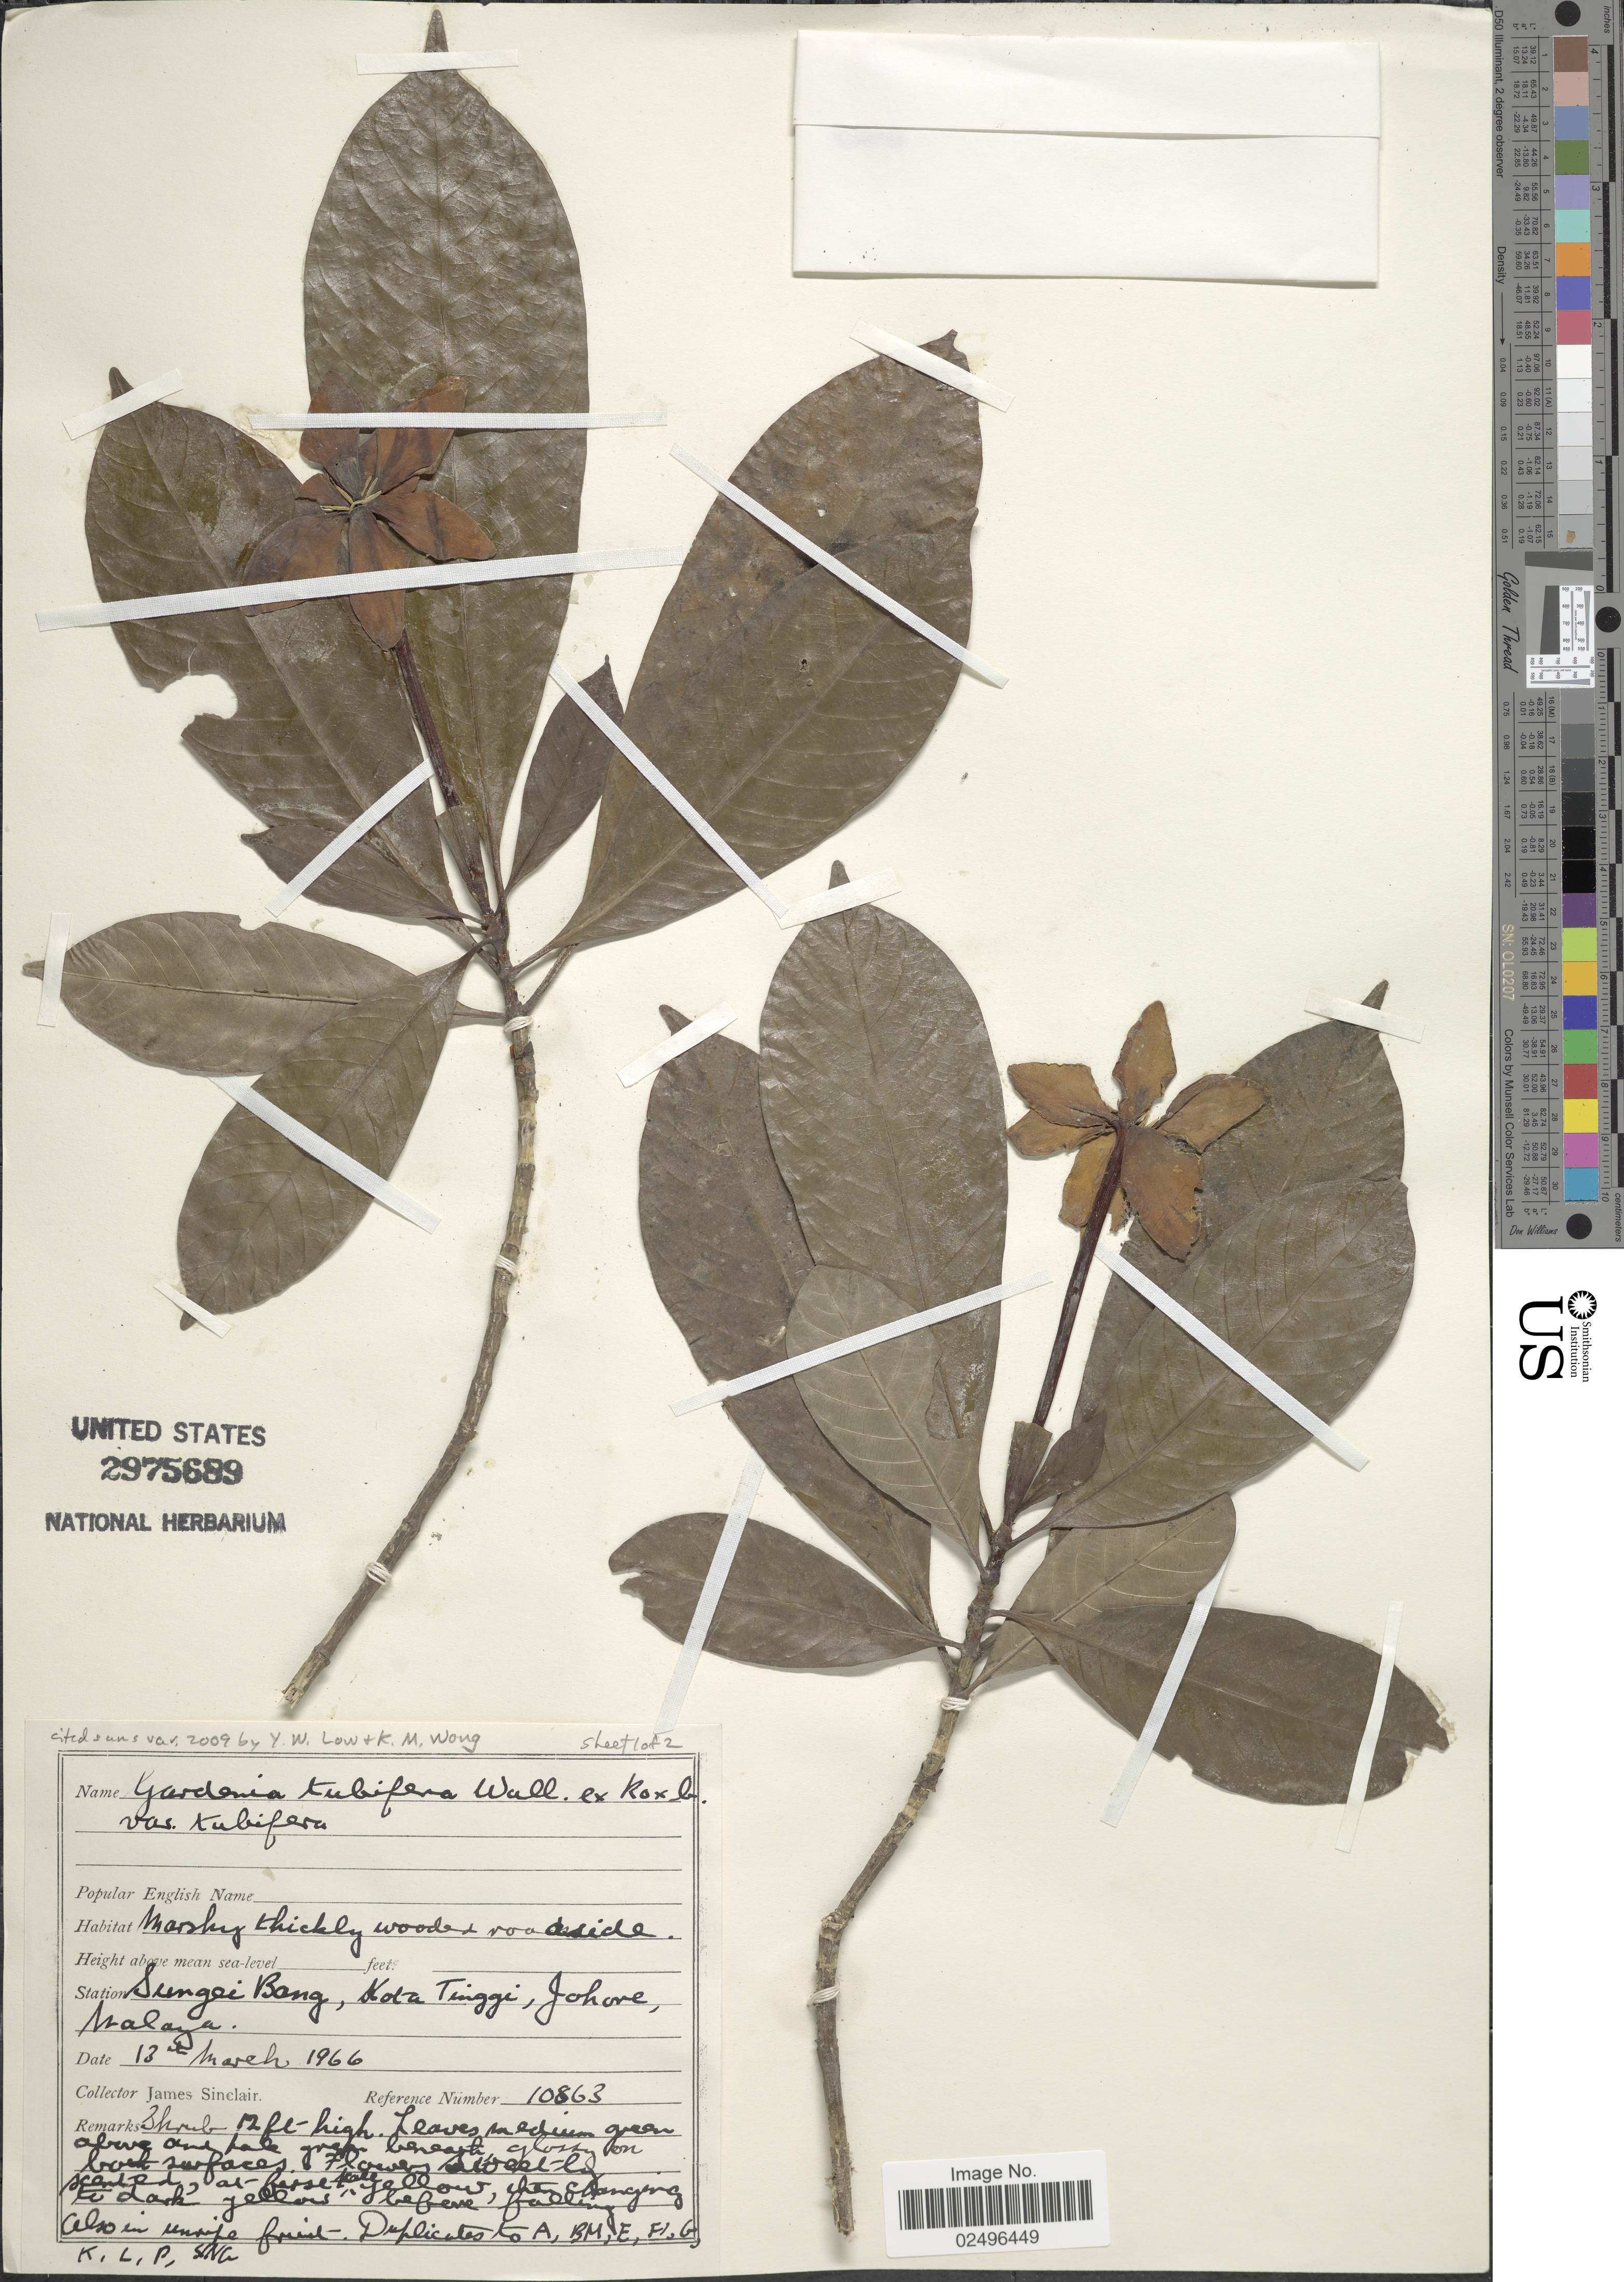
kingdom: Plantae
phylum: Tracheophyta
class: Magnoliopsida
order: Gentianales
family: Rubiaceae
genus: Gardenia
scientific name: Gardenia tubifera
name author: Wall.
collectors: J. Sinclair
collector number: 10863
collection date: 1966-03-13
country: Malaysia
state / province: Johor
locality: Sungei Bang, Kota Tinggi, Johore, Malaya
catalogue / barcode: US 2975689